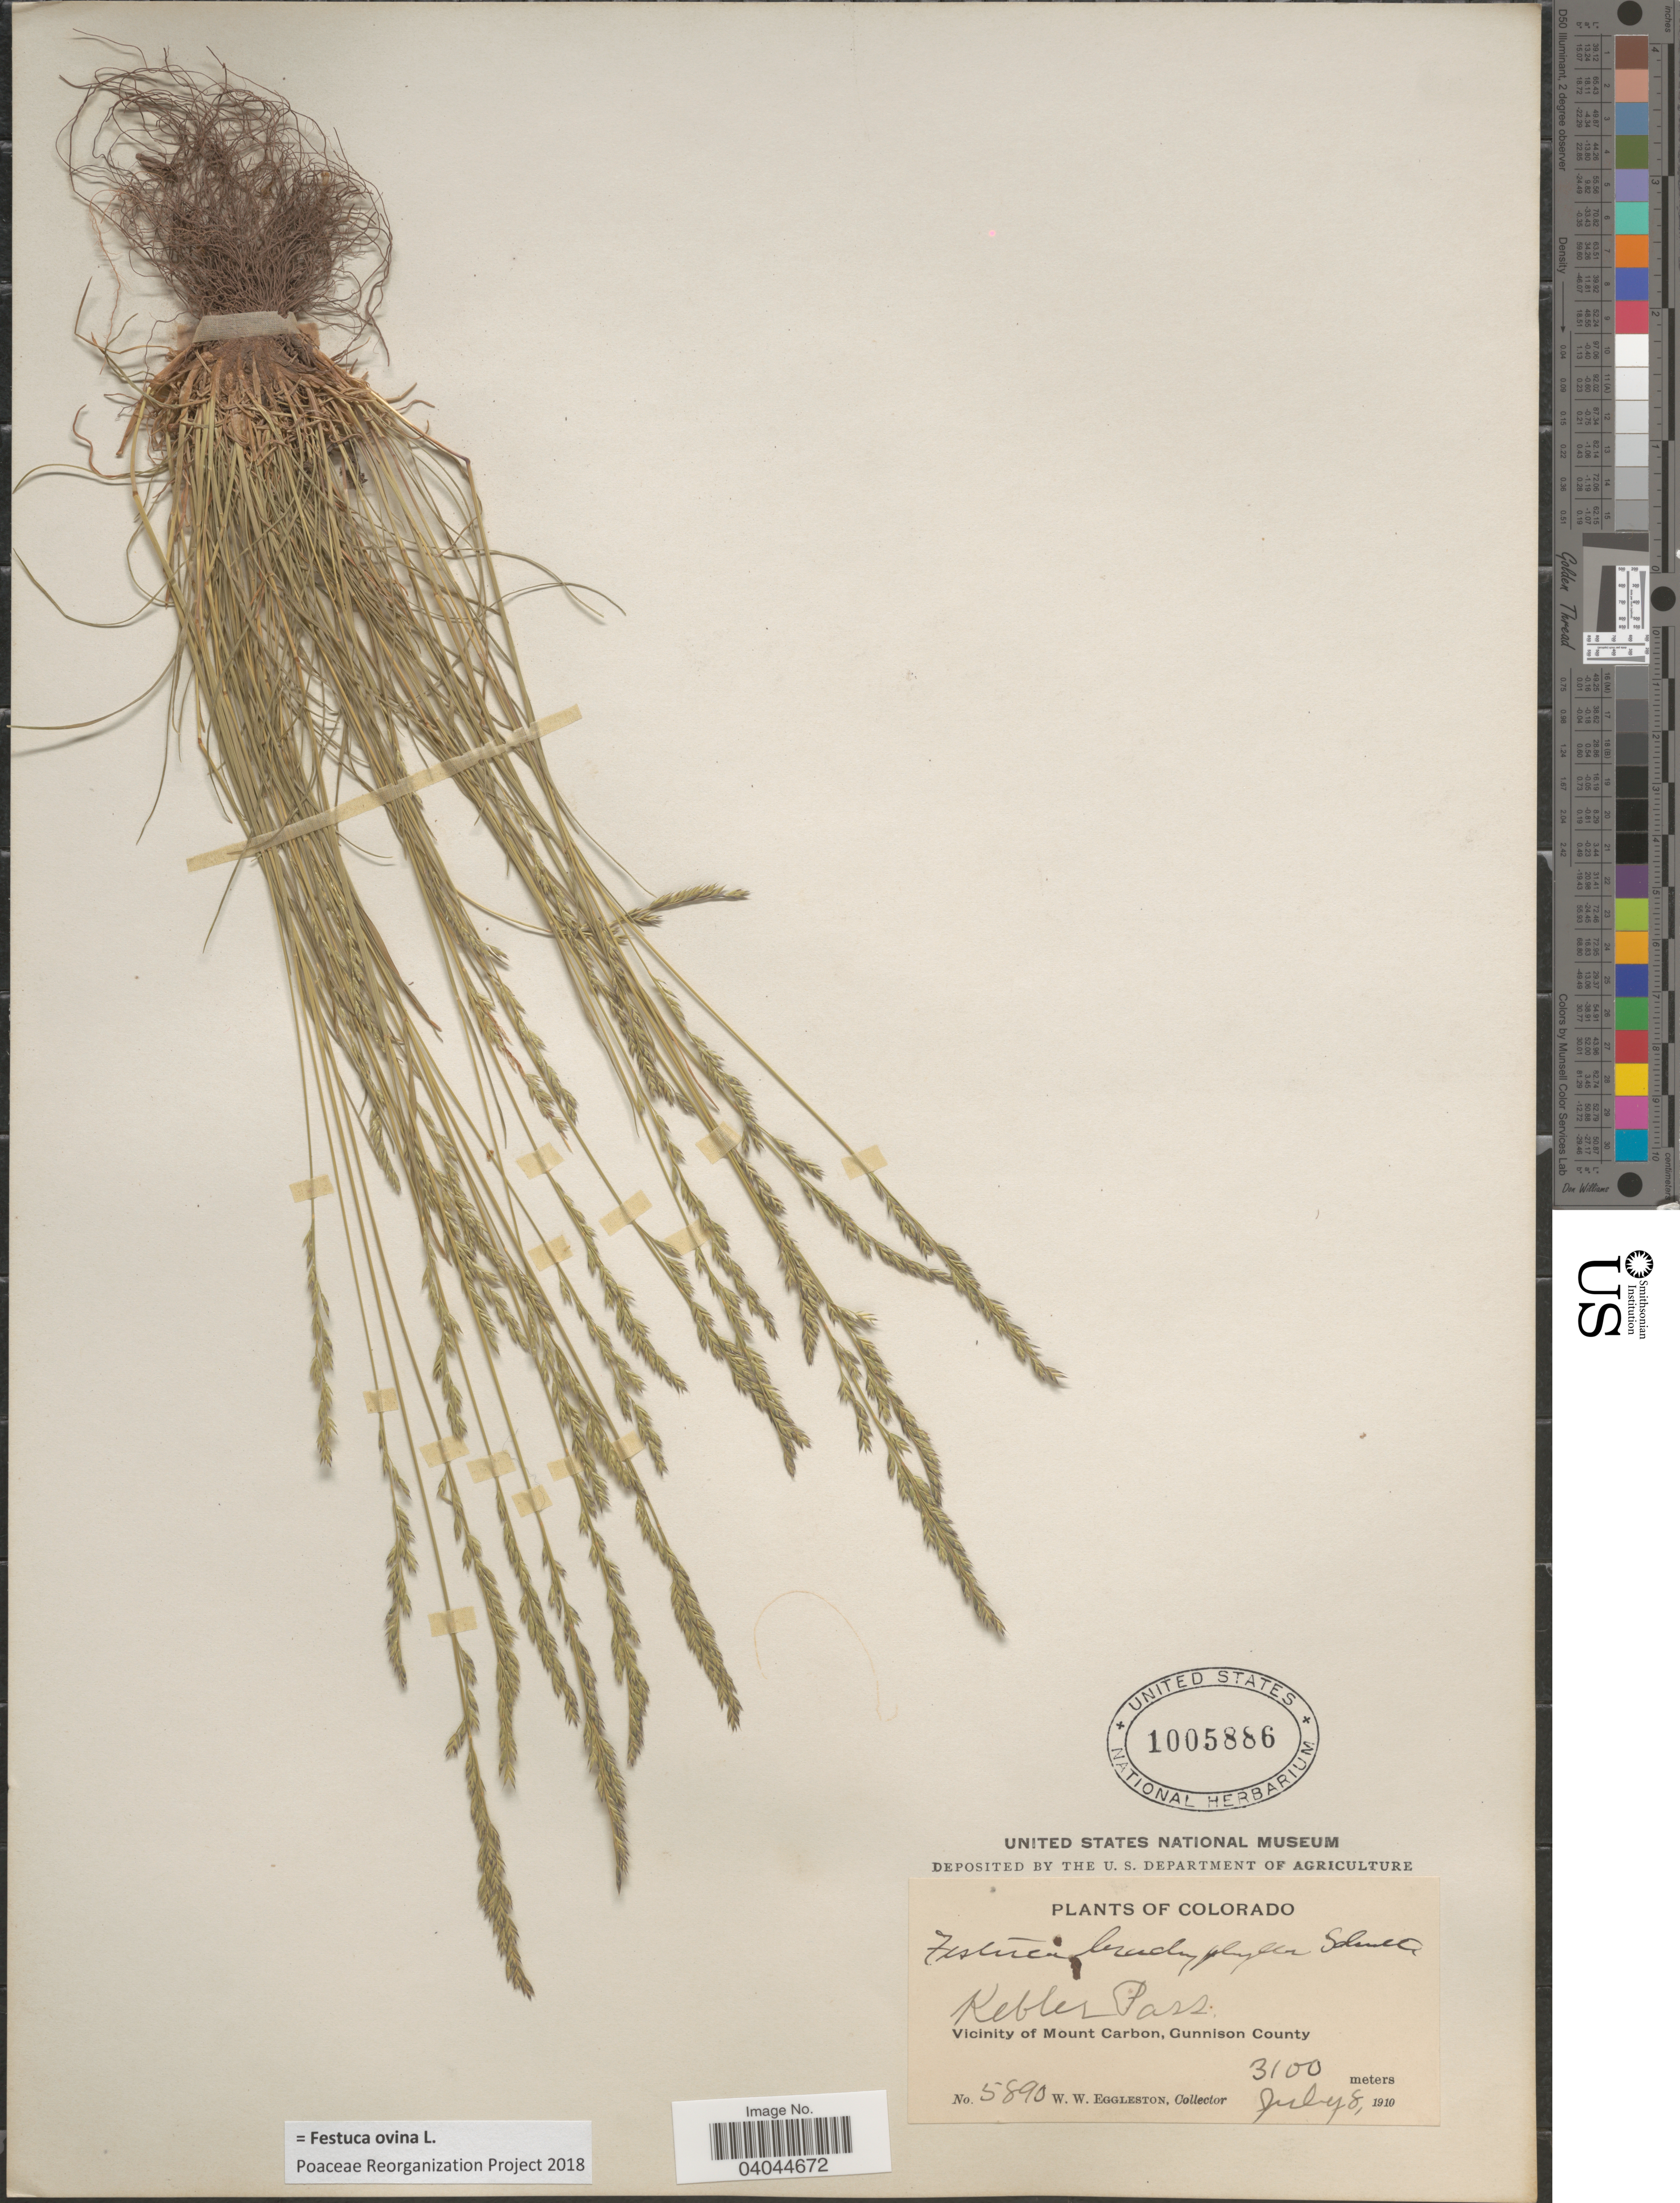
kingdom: Plantae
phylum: Tracheophyta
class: Liliopsida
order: Poales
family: Poaceae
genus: Festuca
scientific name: Festuca ovina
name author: L.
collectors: W. W. Eggleston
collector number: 5890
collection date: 1910-07-08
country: United States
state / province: Colorado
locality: Kebler Pass. Vicinity of Mount Carbon, Gunnison County.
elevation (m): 3100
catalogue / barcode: US 1005886